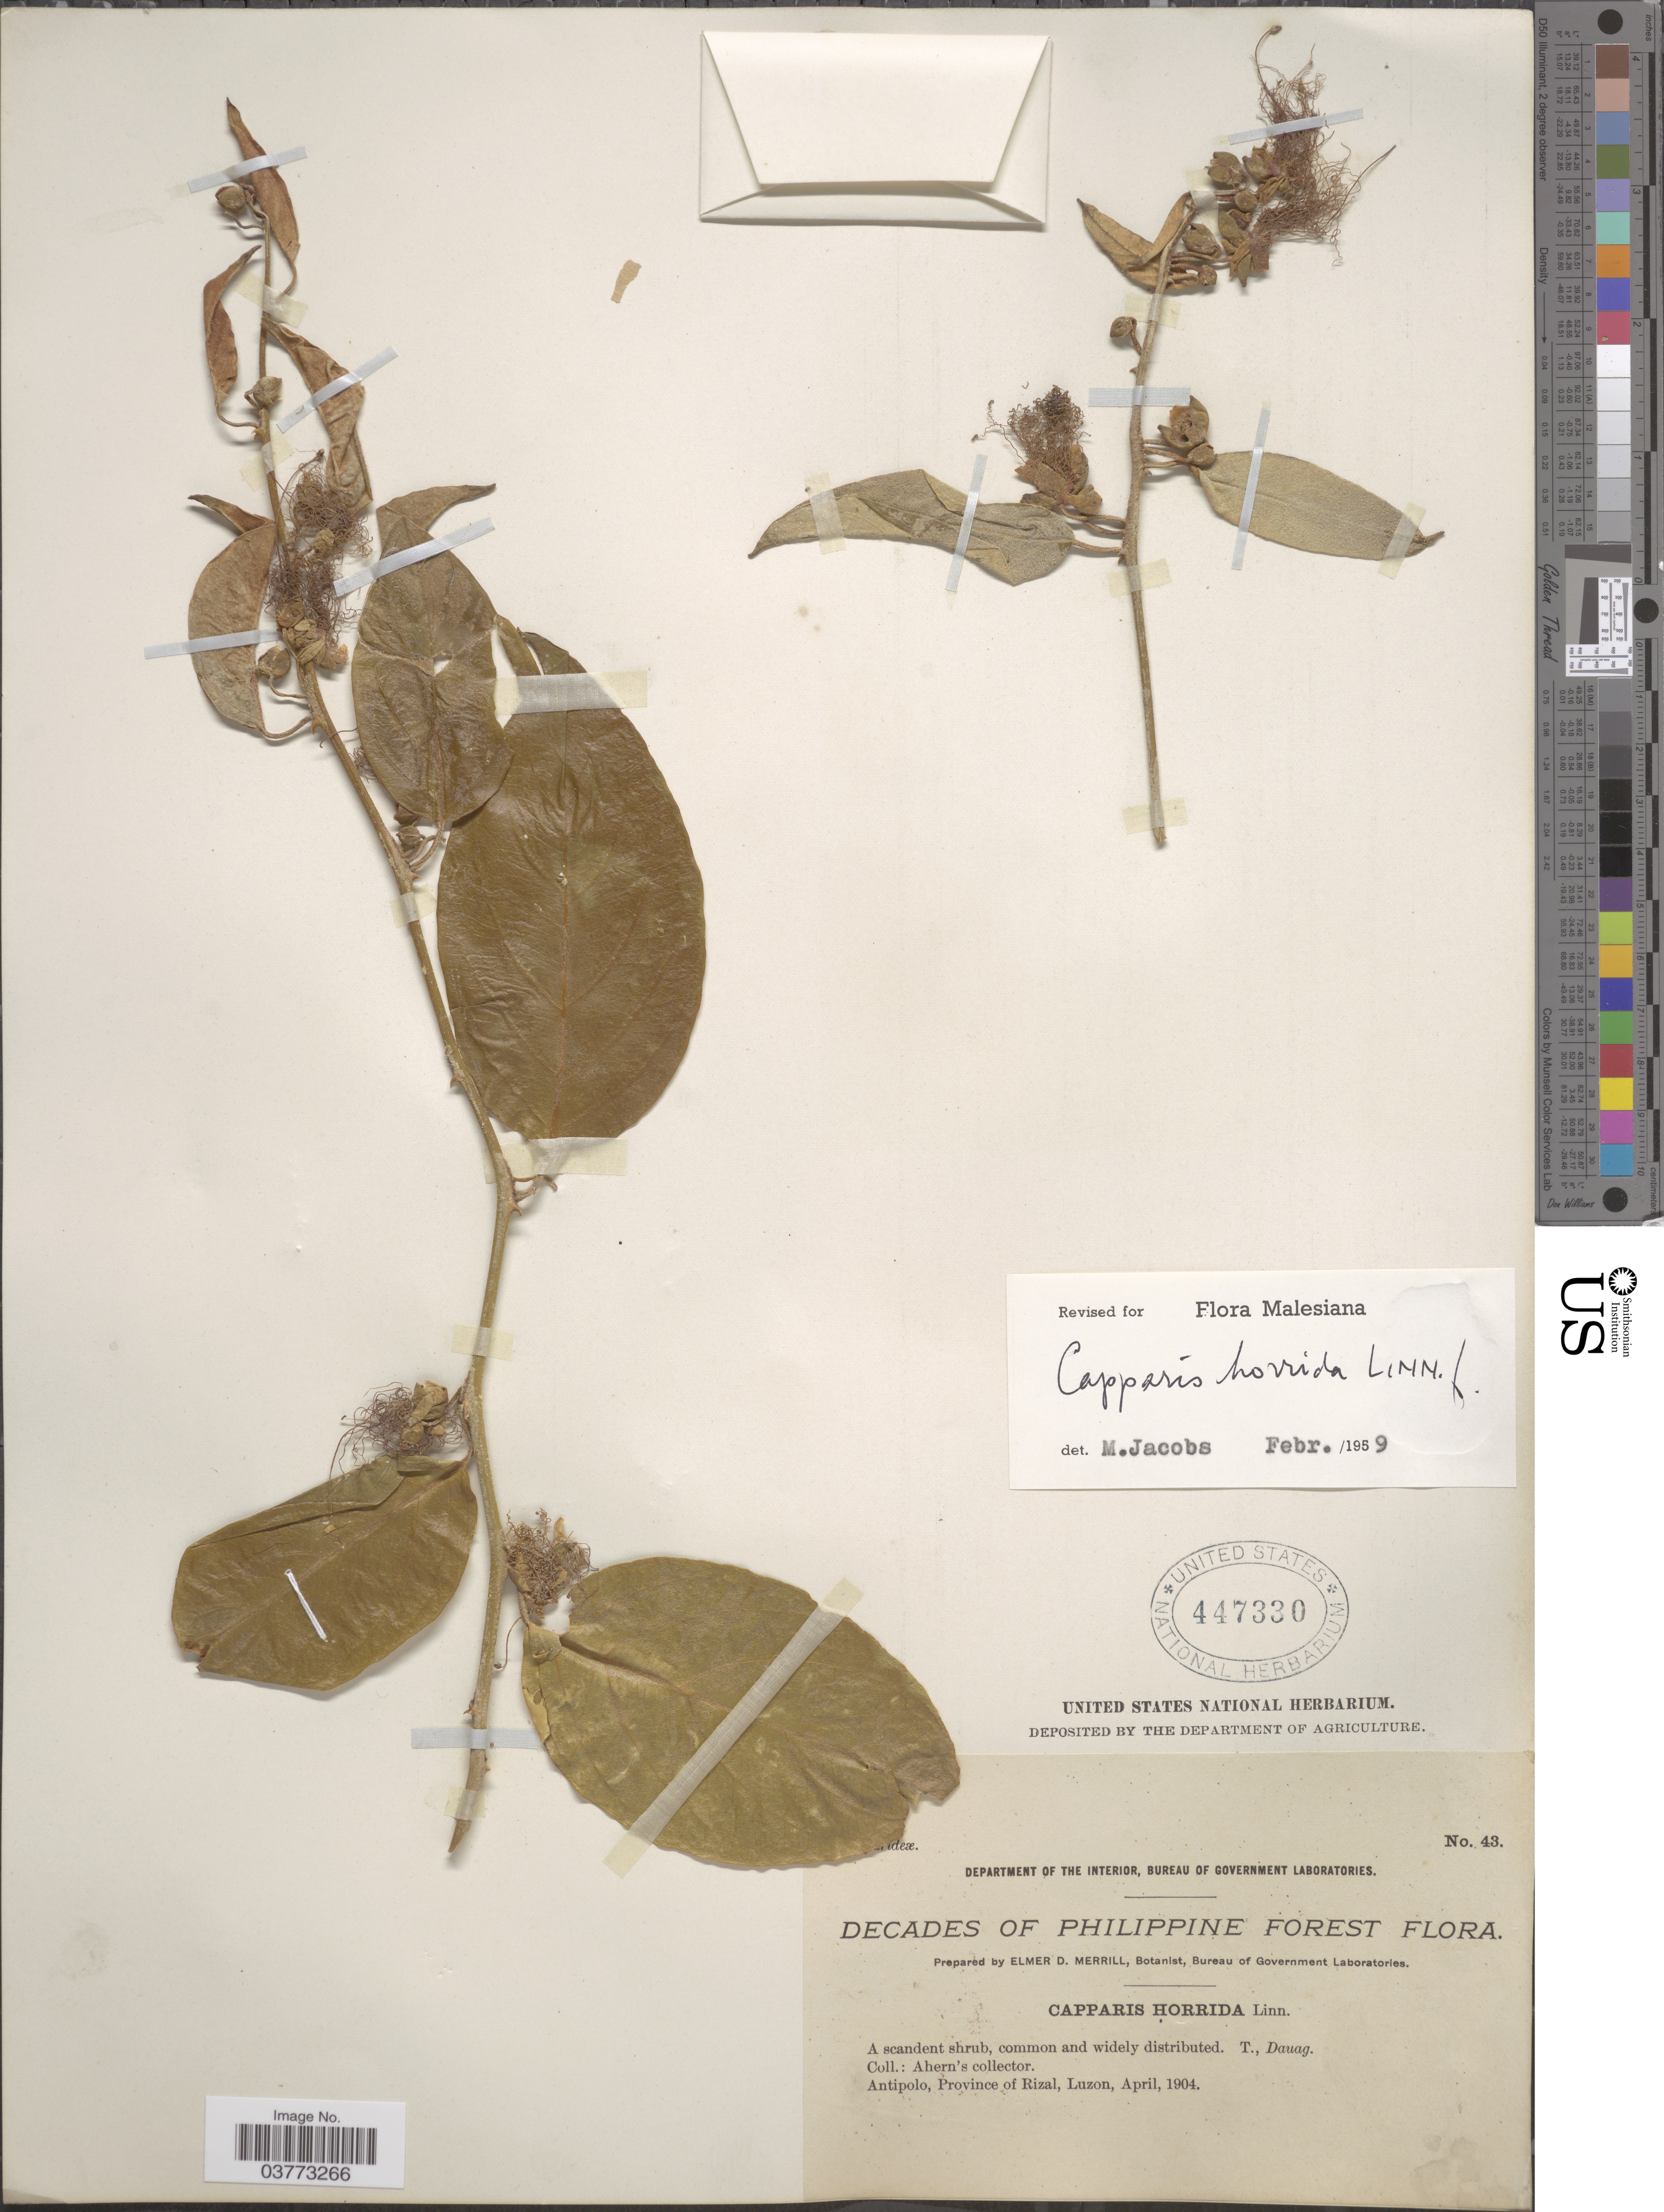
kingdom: Plantae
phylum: Tracheophyta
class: Magnoliopsida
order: Brassicales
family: Capparaceae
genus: Capparis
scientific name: Capparis horrida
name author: L. f.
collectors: Ahern's collector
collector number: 43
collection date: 1904-04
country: Philippines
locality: Philippine Forest. Antipolo, Province of Rizal, Luzon.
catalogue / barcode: US 447330